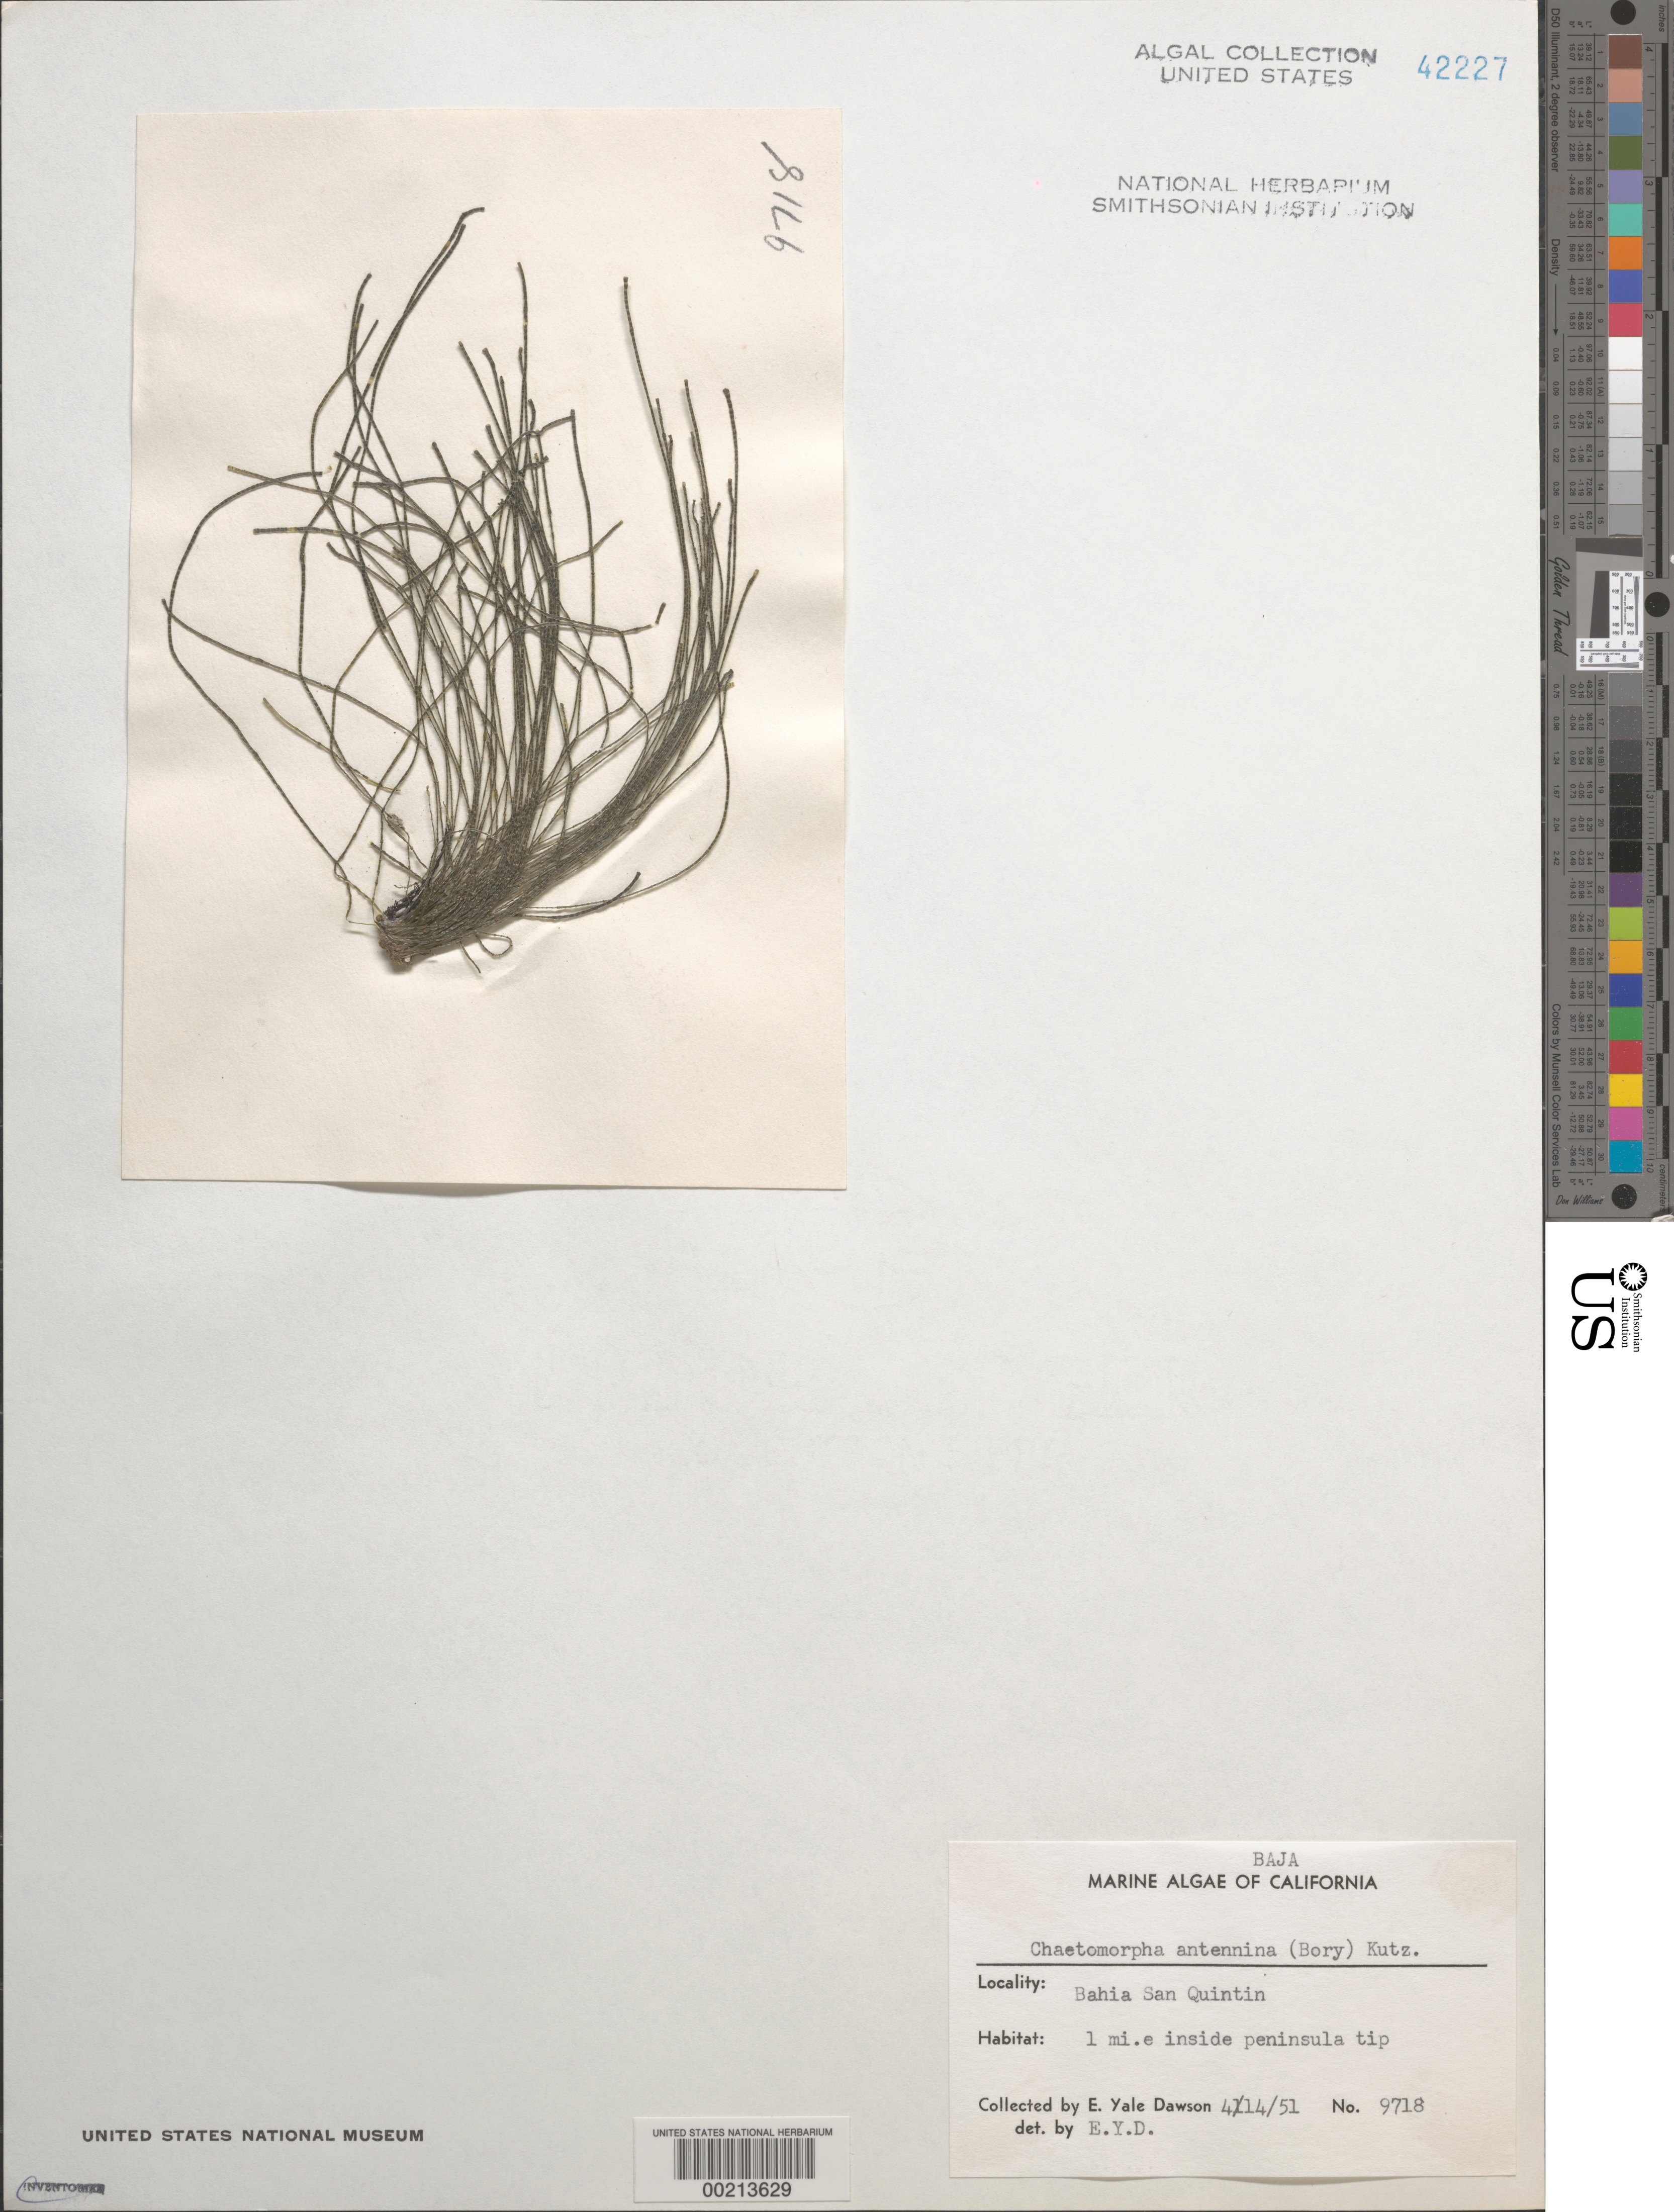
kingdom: Plantae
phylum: Chlorophyta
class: Ulvophyceae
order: Cladophorales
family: Cladophoraceae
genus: Chaetomorpha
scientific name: Chaetomorpha antennina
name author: (Bory) Kütz.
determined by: Dawson, E. Y.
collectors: E. Y. Dawson & M. Gilmartin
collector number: EYD 9718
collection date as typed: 14 Apr 1951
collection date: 1951-04-14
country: Mexico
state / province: Baja California Norte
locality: Bahia San Quintin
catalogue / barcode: US 42227